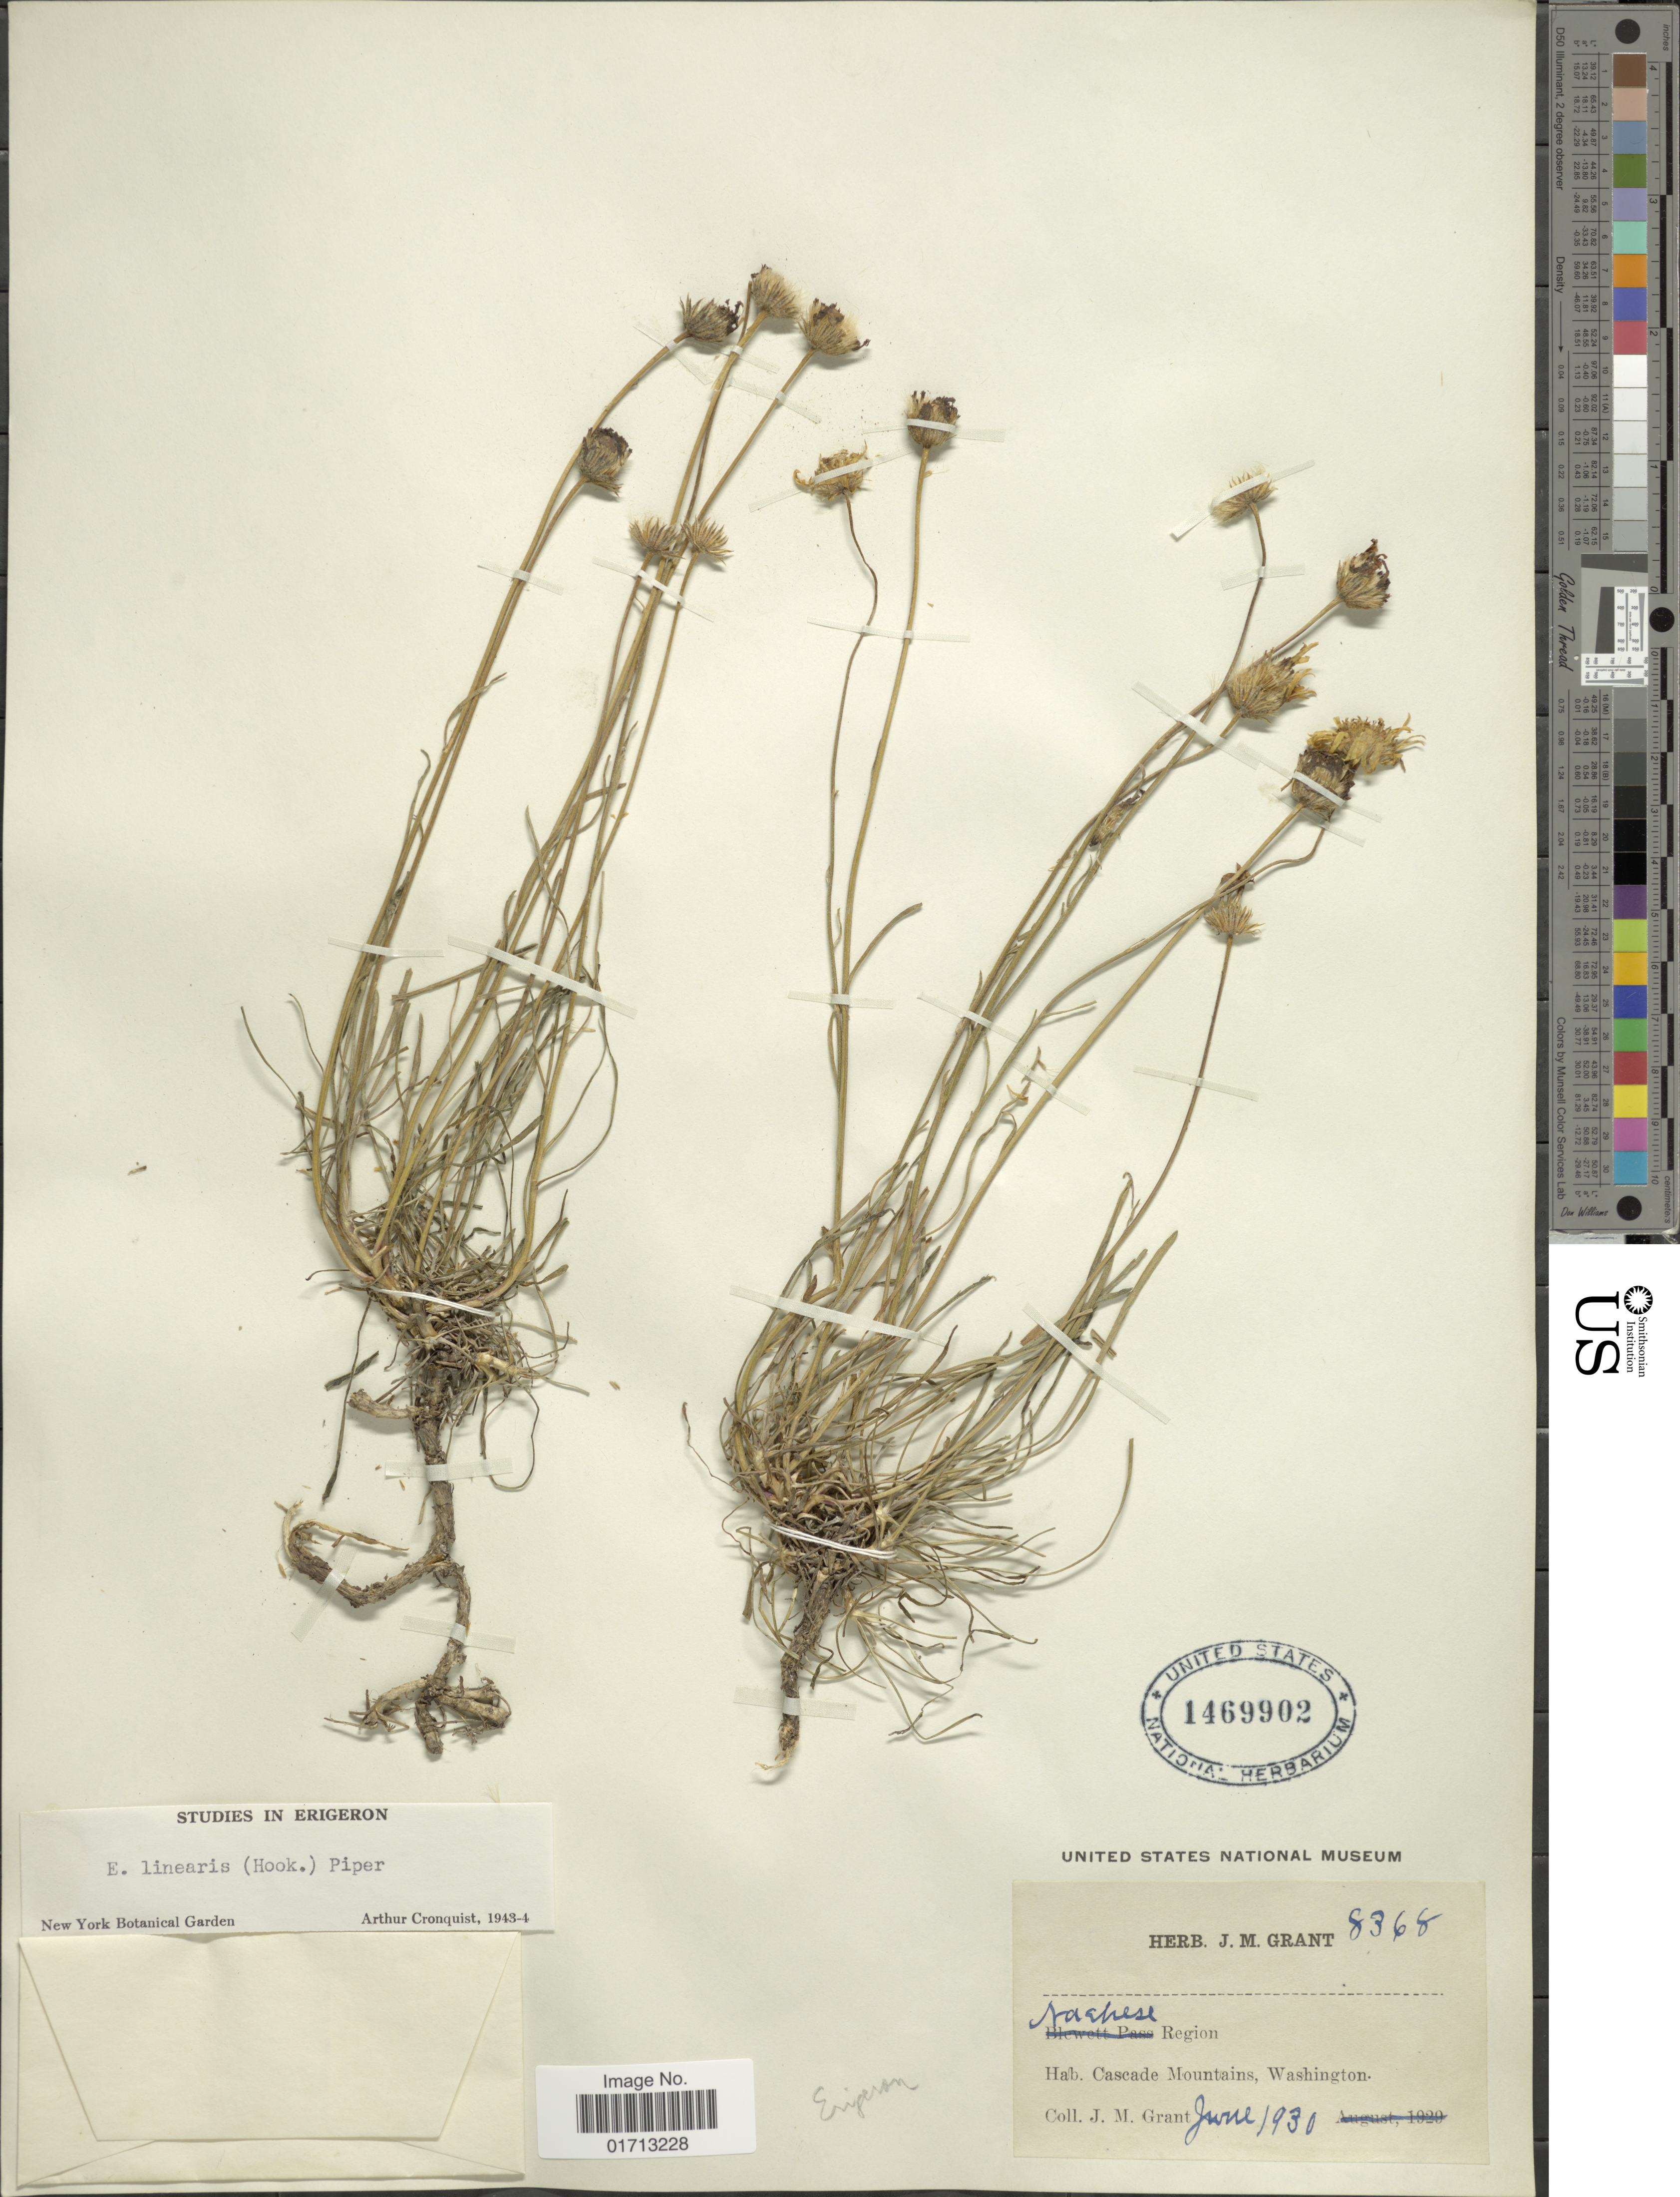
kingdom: Plantae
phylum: Tracheophyta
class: Magnoliopsida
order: Asterales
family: Asteraceae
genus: Erigeron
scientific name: Erigeron linearis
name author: (Hook.) Piper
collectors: J. M. Grant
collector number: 8368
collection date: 1930-06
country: United States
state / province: Washington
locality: Cascade Mountains. Nashese Region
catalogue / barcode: US 1469902